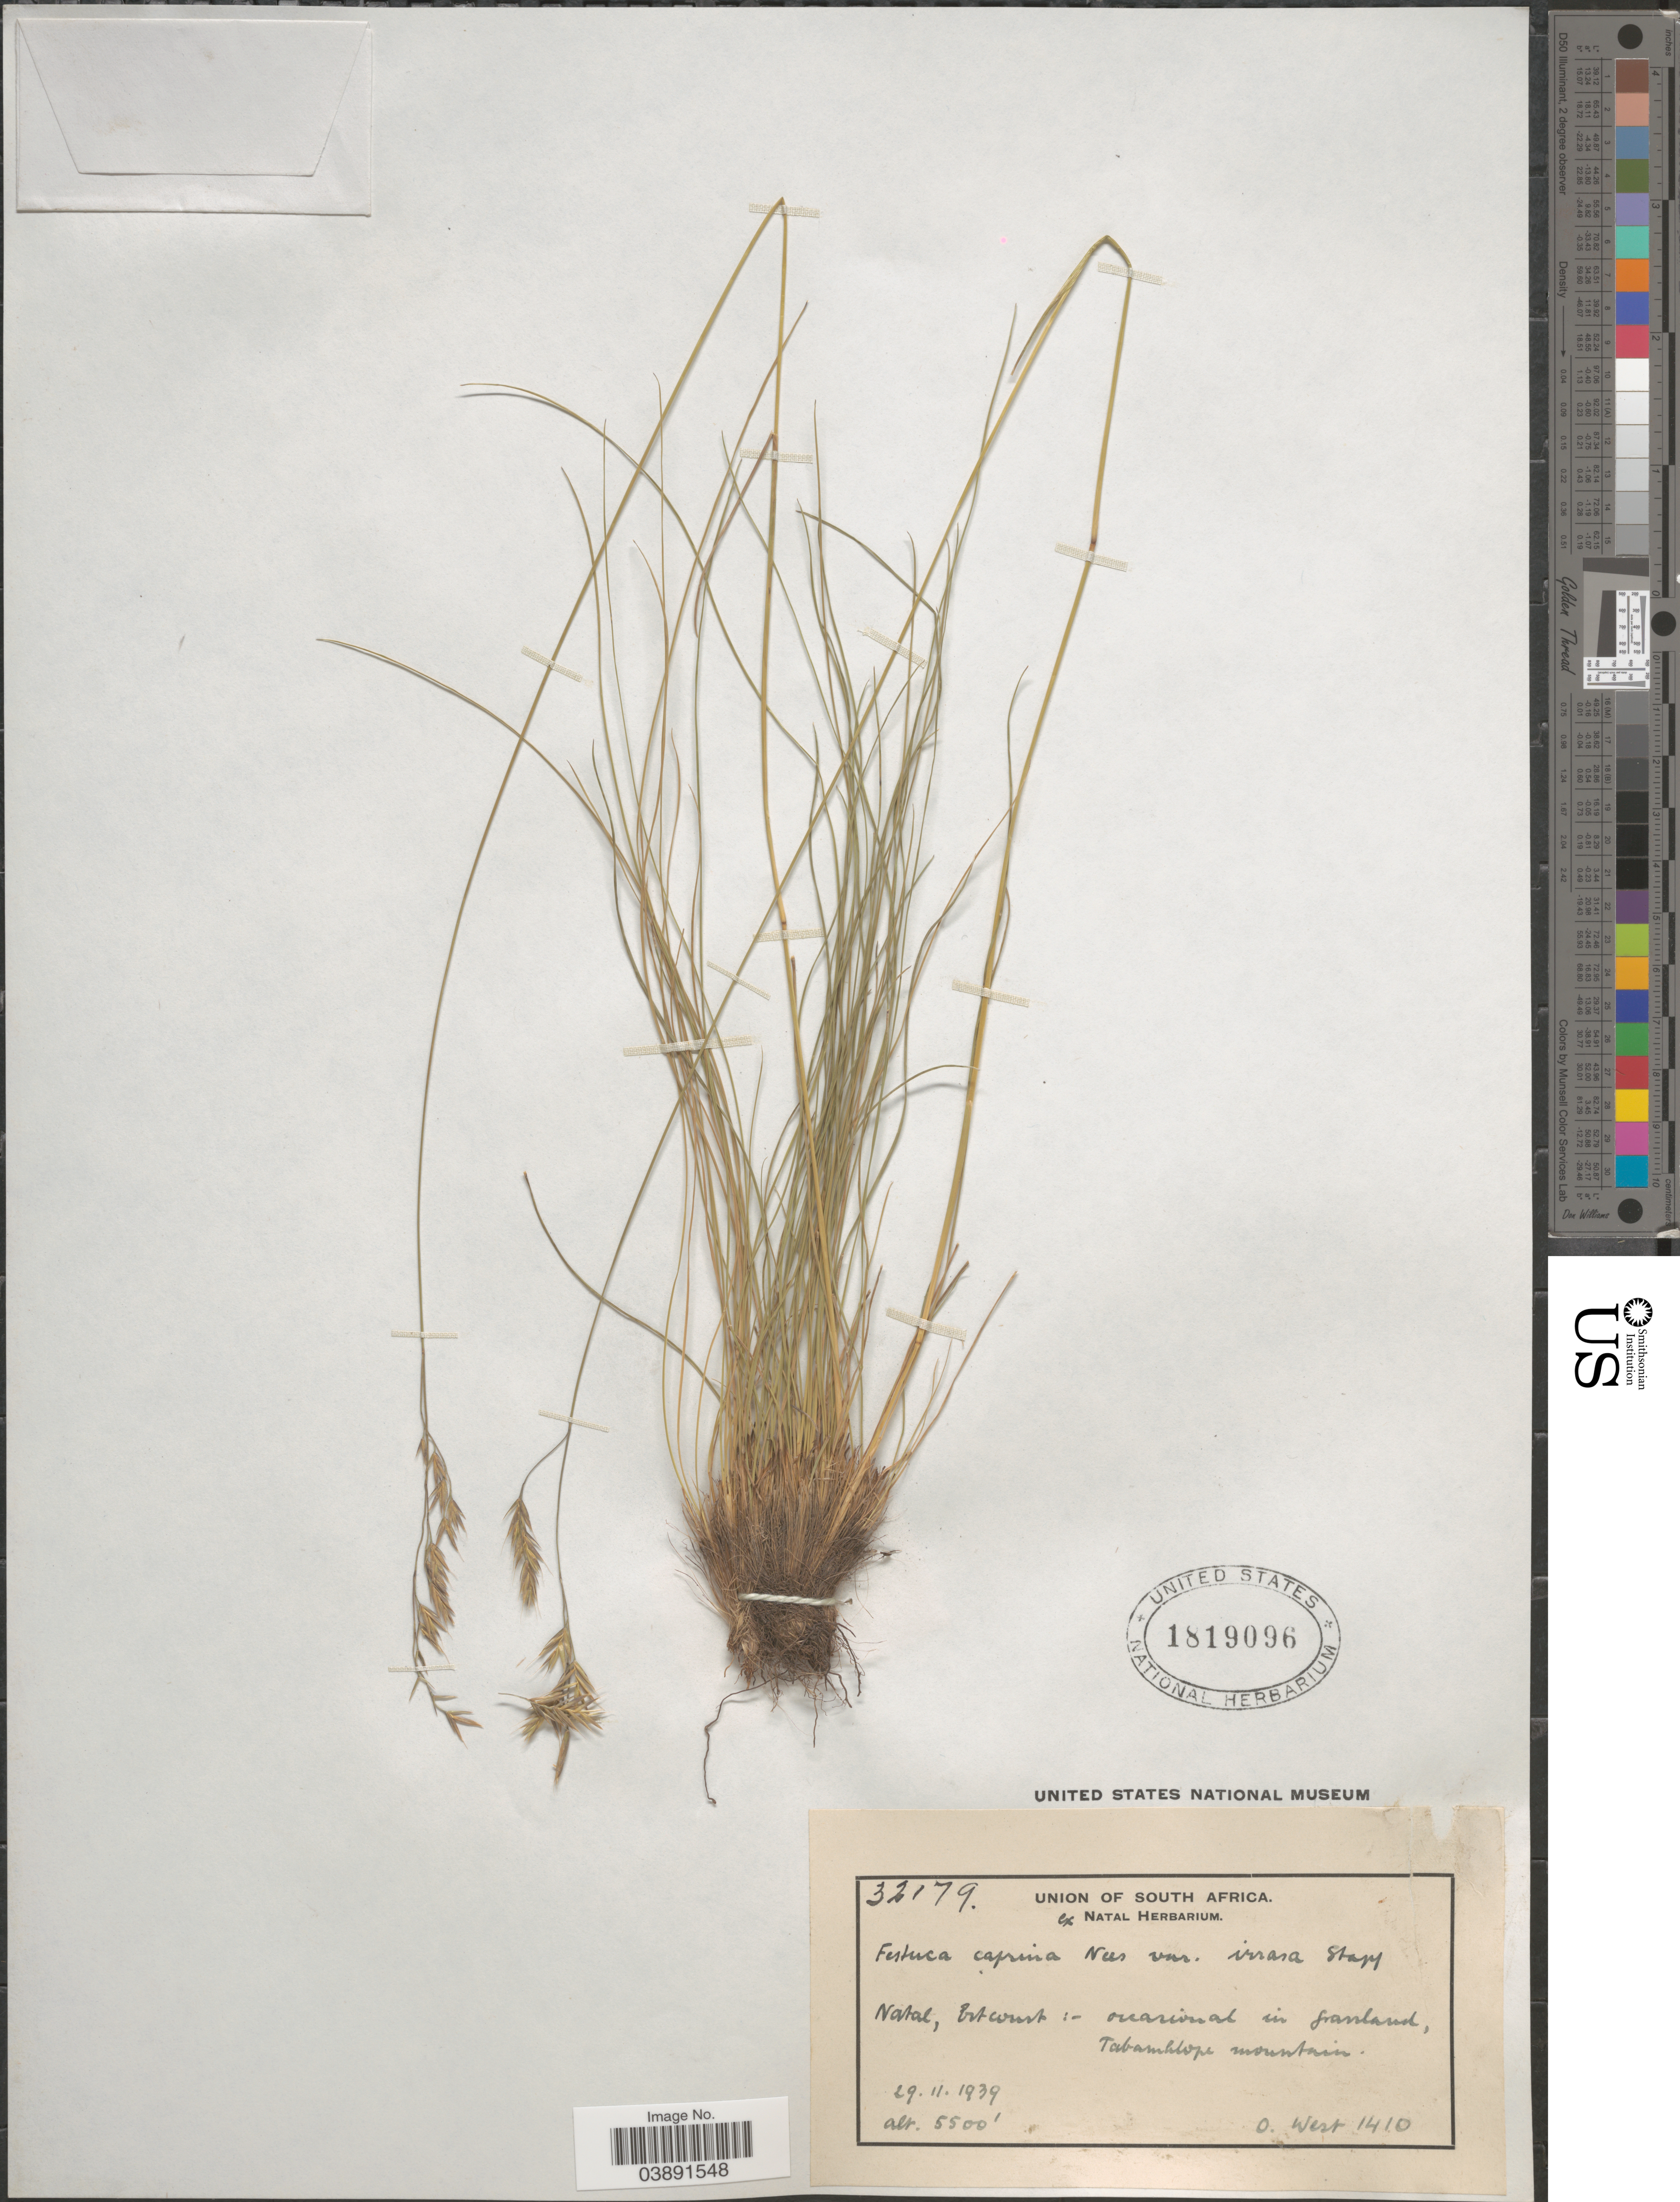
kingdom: Plantae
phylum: Tracheophyta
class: Liliopsida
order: Poales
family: Poaceae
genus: Festuca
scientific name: Festuca caprina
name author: Nees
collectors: O. West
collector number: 1410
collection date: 1939-11-29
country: South Africa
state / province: KwaZulu-Natal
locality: Union of South Africa. Natal, Estcourt: - in grassland, Tabamhlope mountain.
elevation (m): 1676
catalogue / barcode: US 1819096